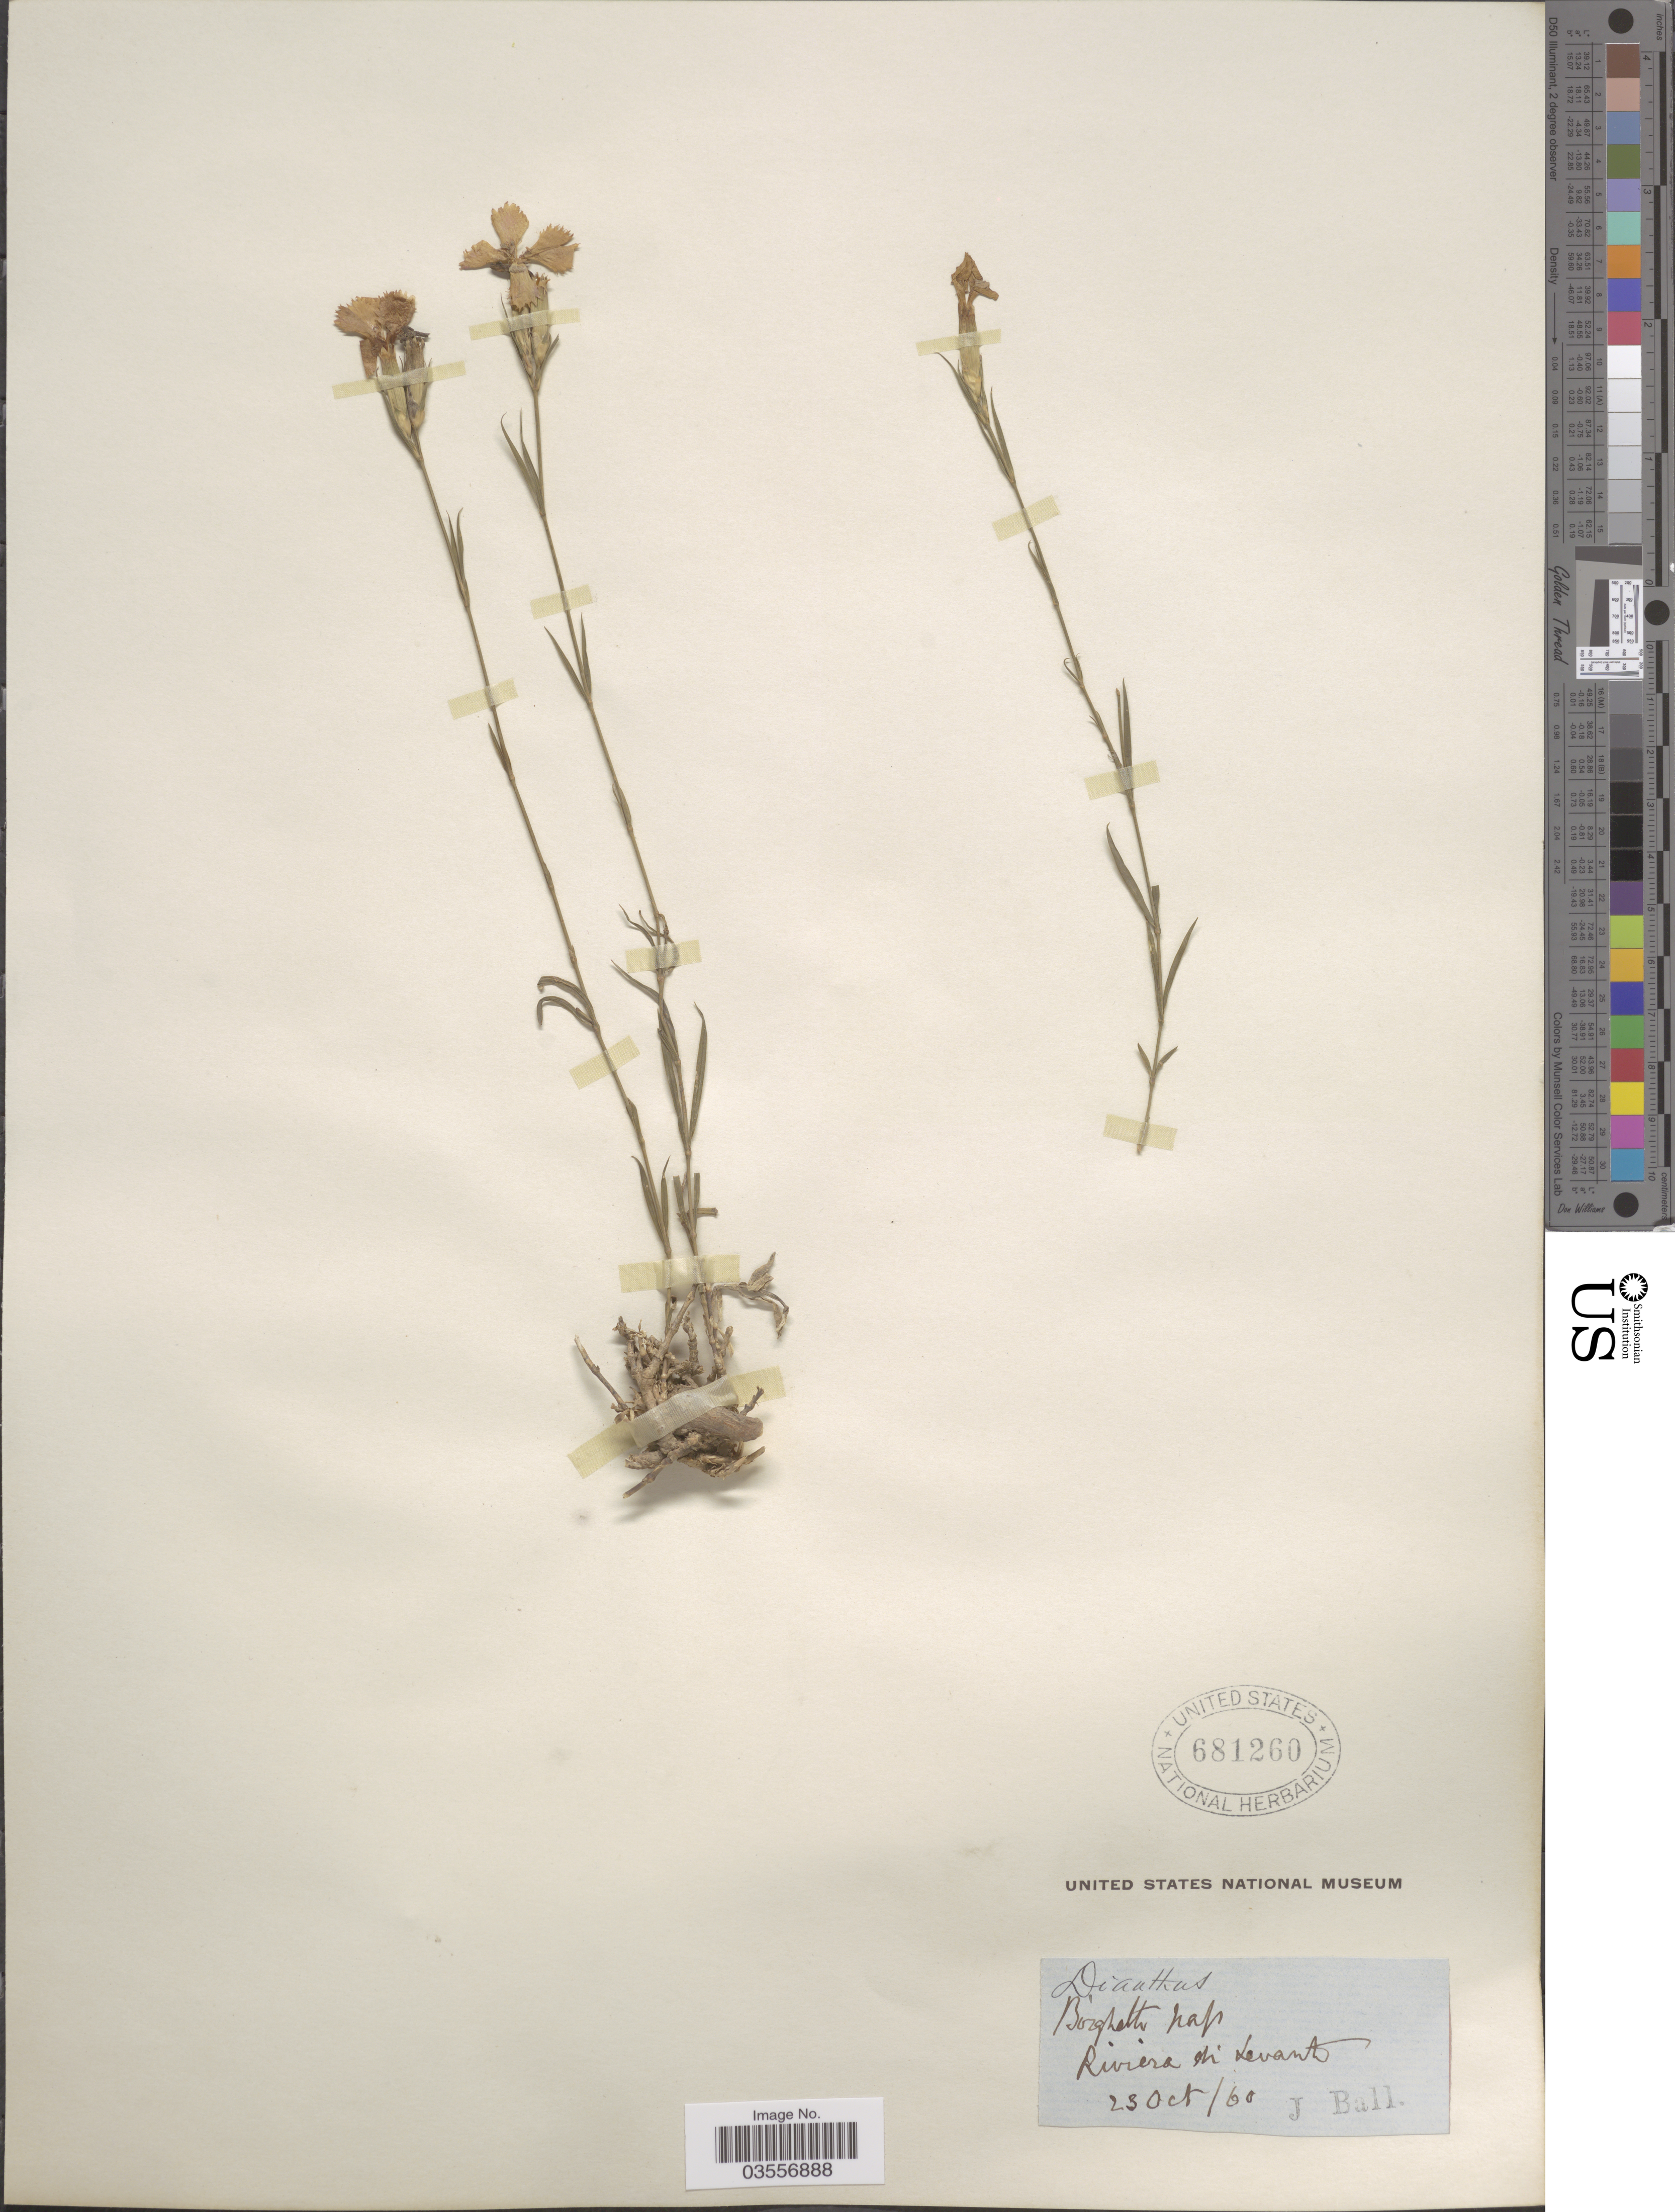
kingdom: Plantae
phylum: Tracheophyta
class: Magnoliopsida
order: Caryophyllales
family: Caryophyllaceae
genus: Dianthus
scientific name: Dianthus sp.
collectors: J. Ball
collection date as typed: Transcribed d/m/y: 23/10/60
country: Italy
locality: Riviera di Levant.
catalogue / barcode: US 681260